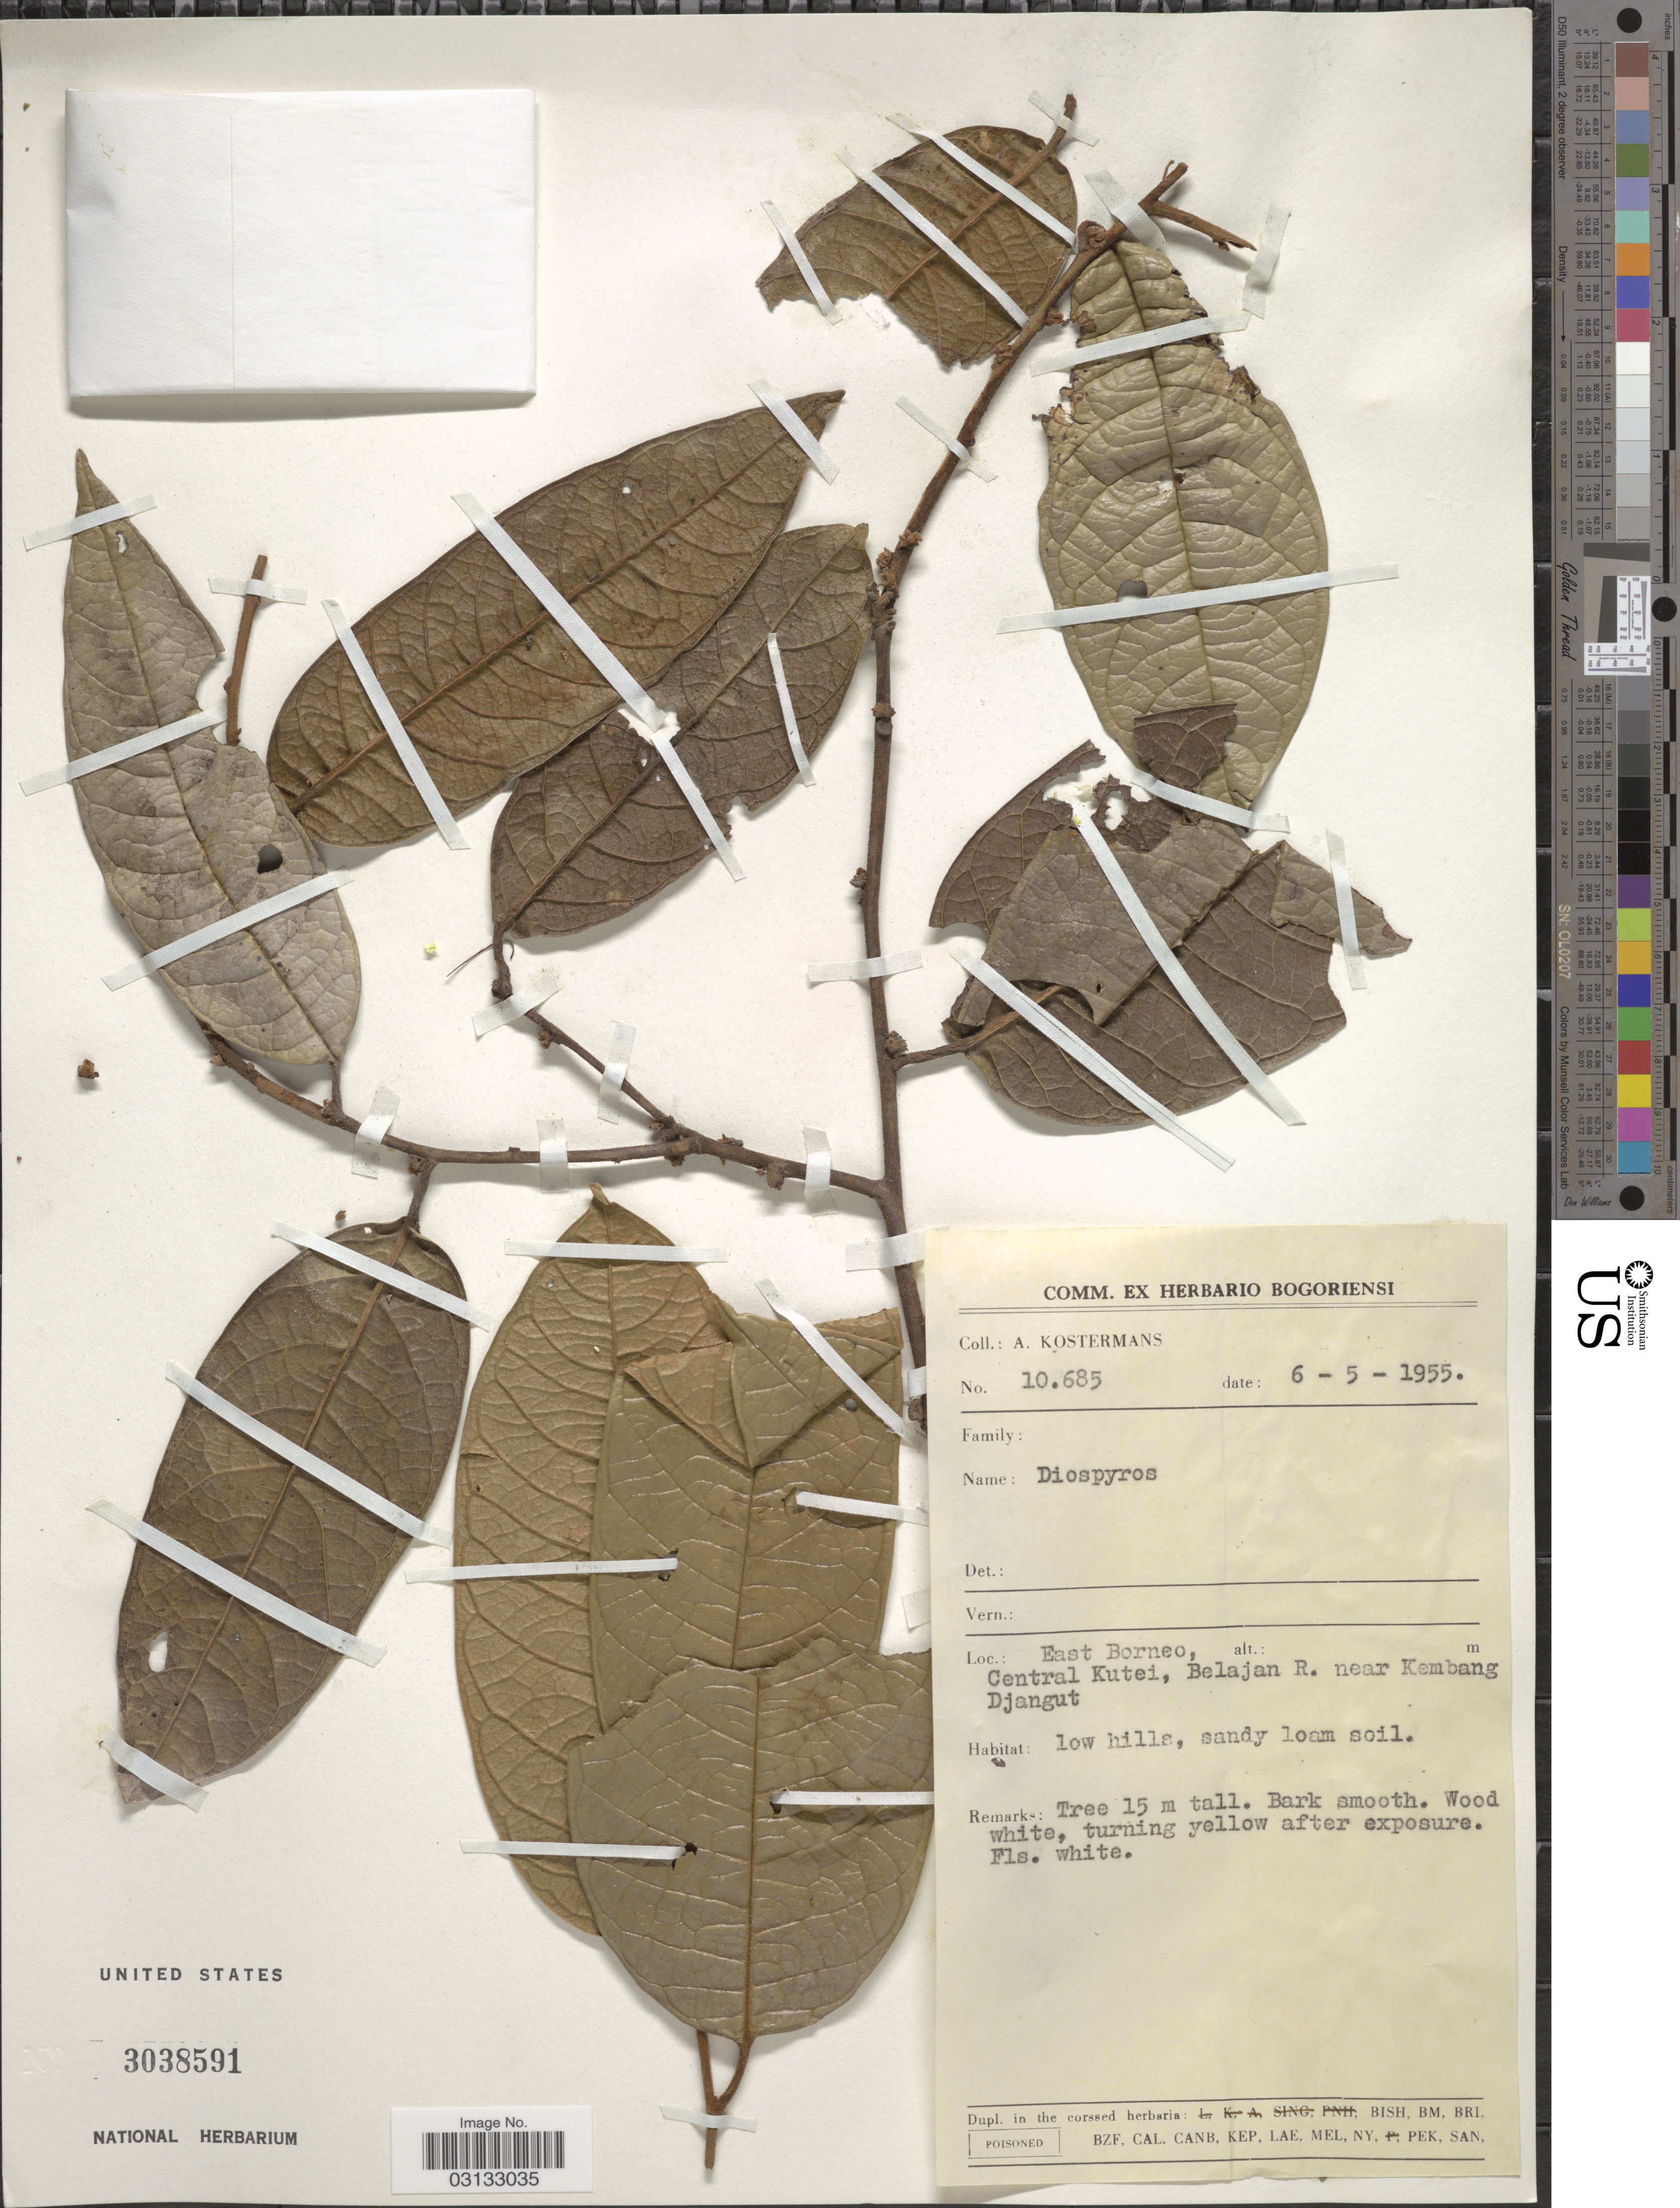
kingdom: Plantae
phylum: Tracheophyta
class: Magnoliopsida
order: Ericales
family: Ebenaceae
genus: Diospyros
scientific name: Diospyros sp.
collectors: A. J. G. Kostermans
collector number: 10685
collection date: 1955-05-06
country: Indonesia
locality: East Borneo, Central Kutei, Belajan R., near Kembang Djangut.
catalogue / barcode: US 3038591